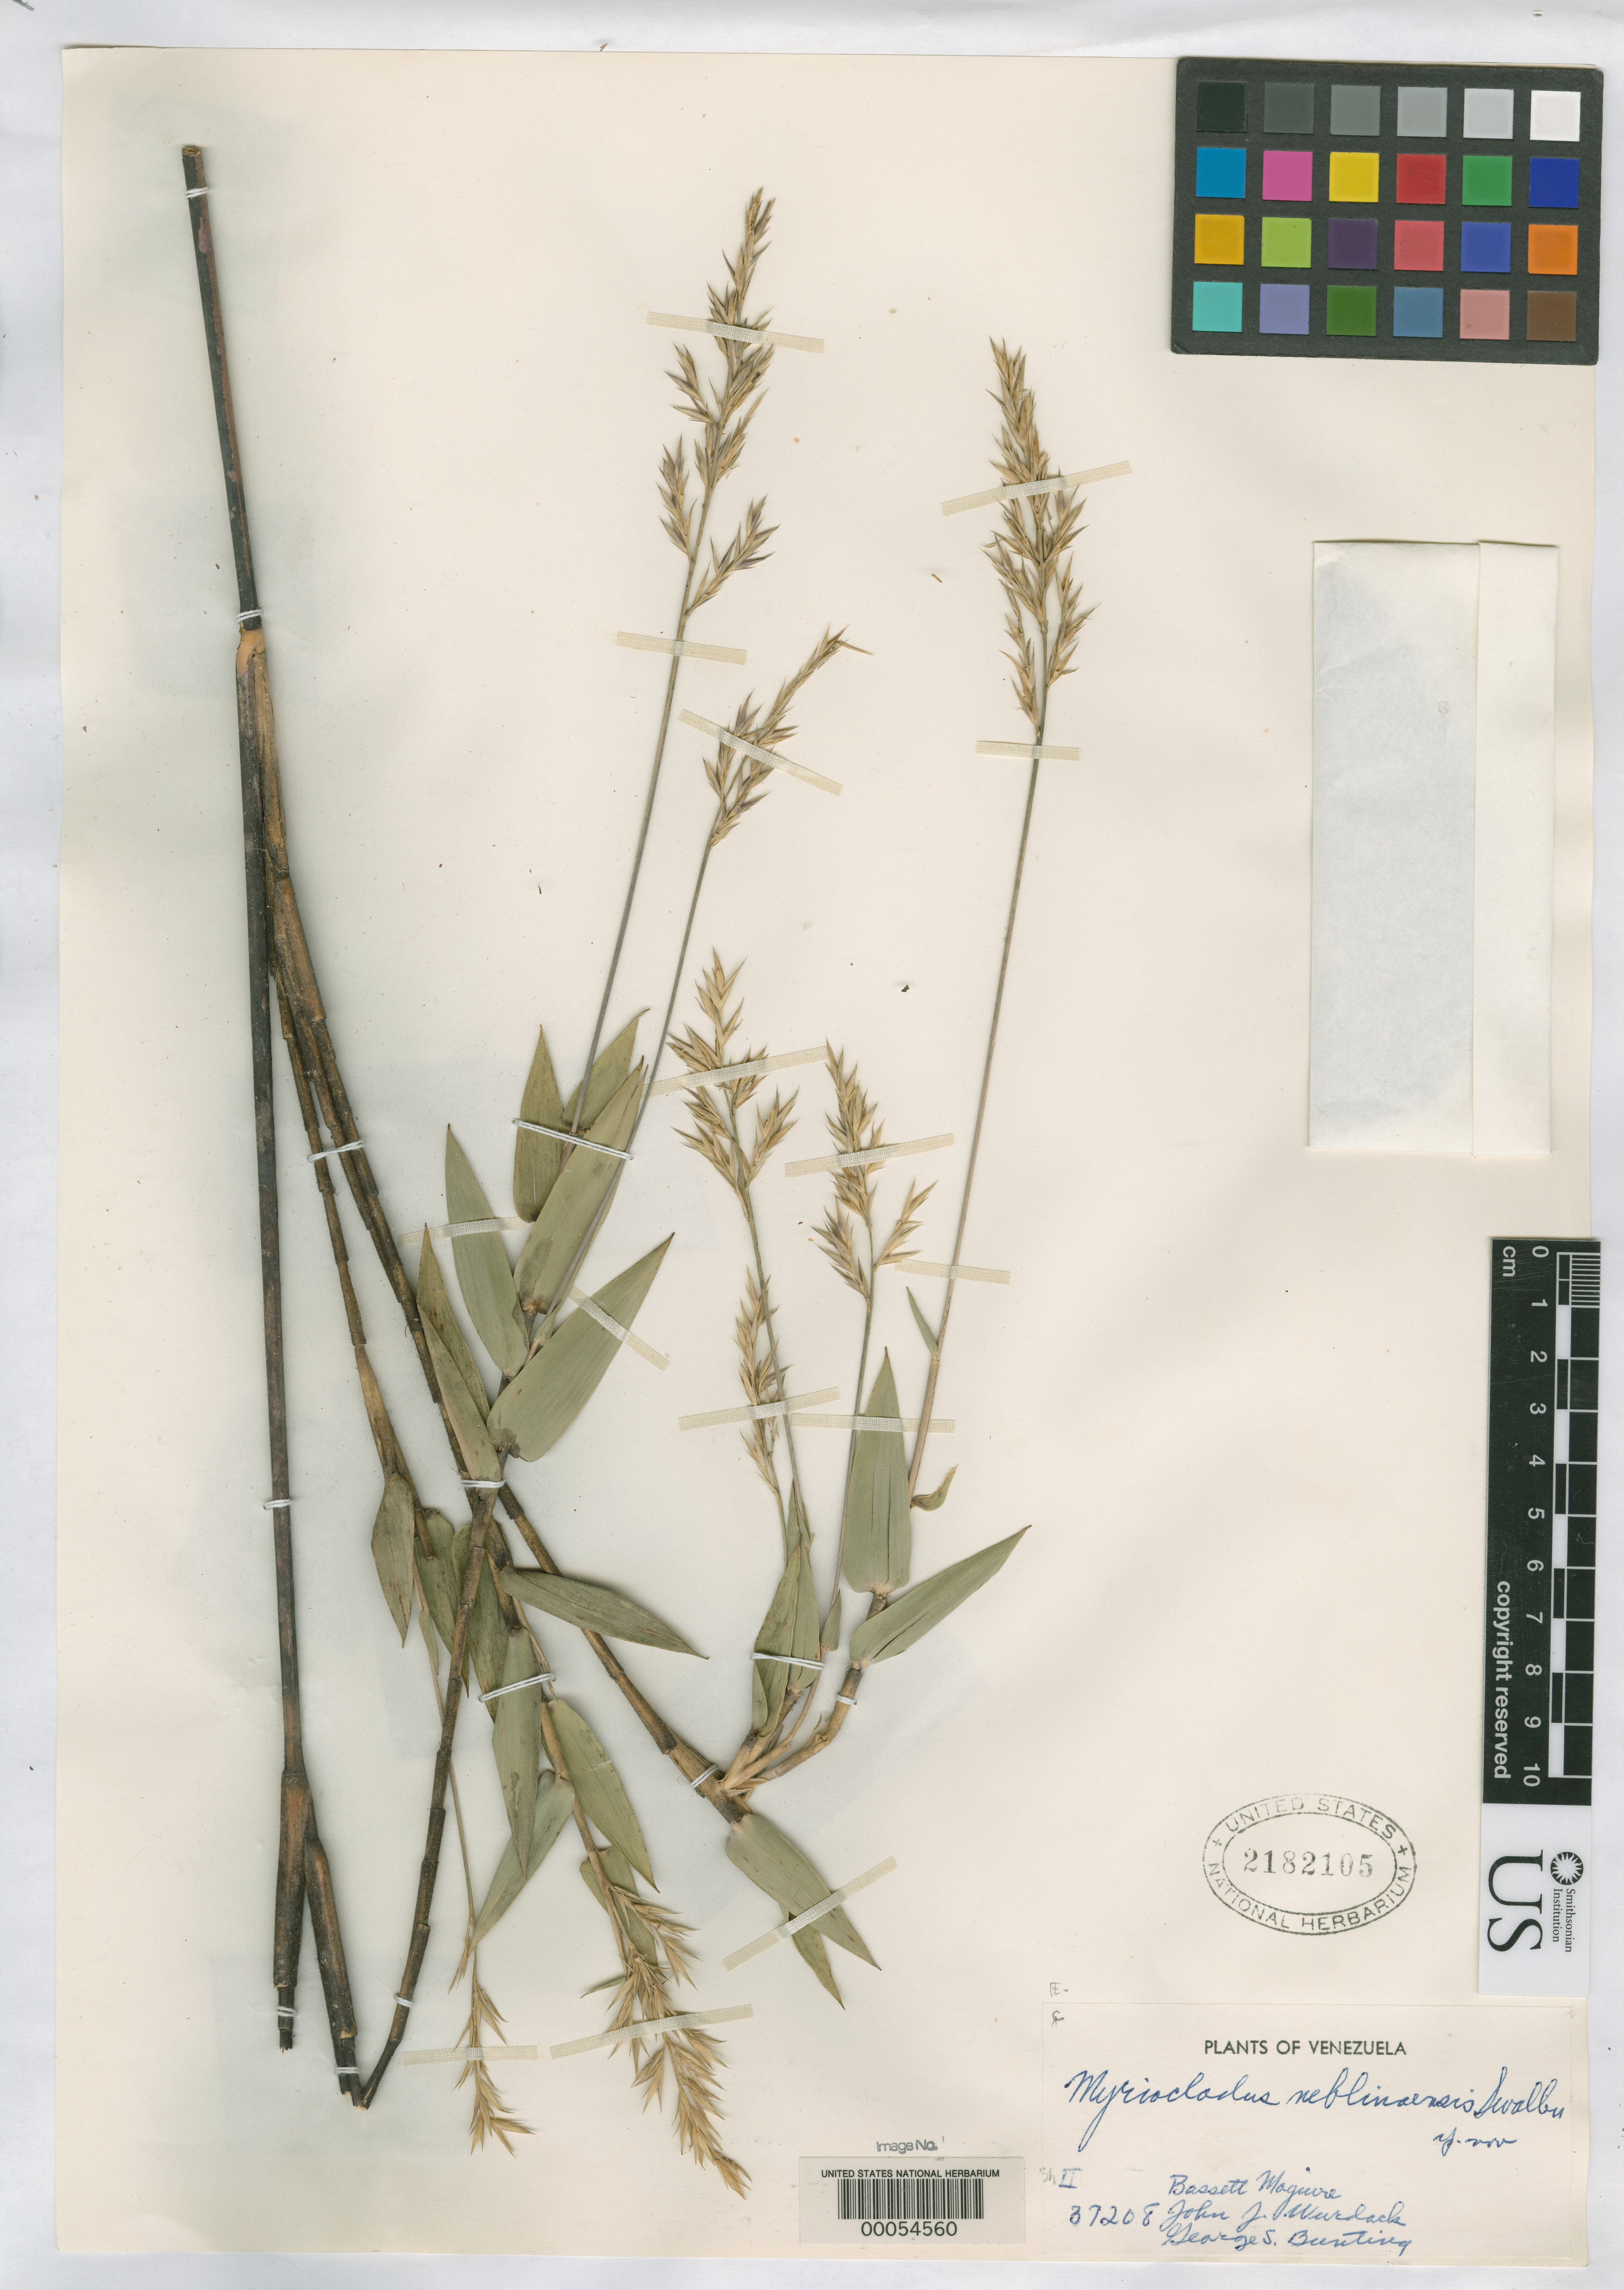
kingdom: Plantae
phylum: Tracheophyta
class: Liliopsida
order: Poales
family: Poaceae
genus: Myriocladus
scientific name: Myriocladus neblinaensis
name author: Swallen in Maguire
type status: Holotype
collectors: B. Maguire, J. J. Wurdack & G. S. Bunting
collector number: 37208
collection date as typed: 10 Jan 1954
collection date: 1954-01-10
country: Venezuela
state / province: Amazonas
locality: Cerro de La Neblina, Rio Yatua, overlooking Cano Grande.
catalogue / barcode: US 2182105